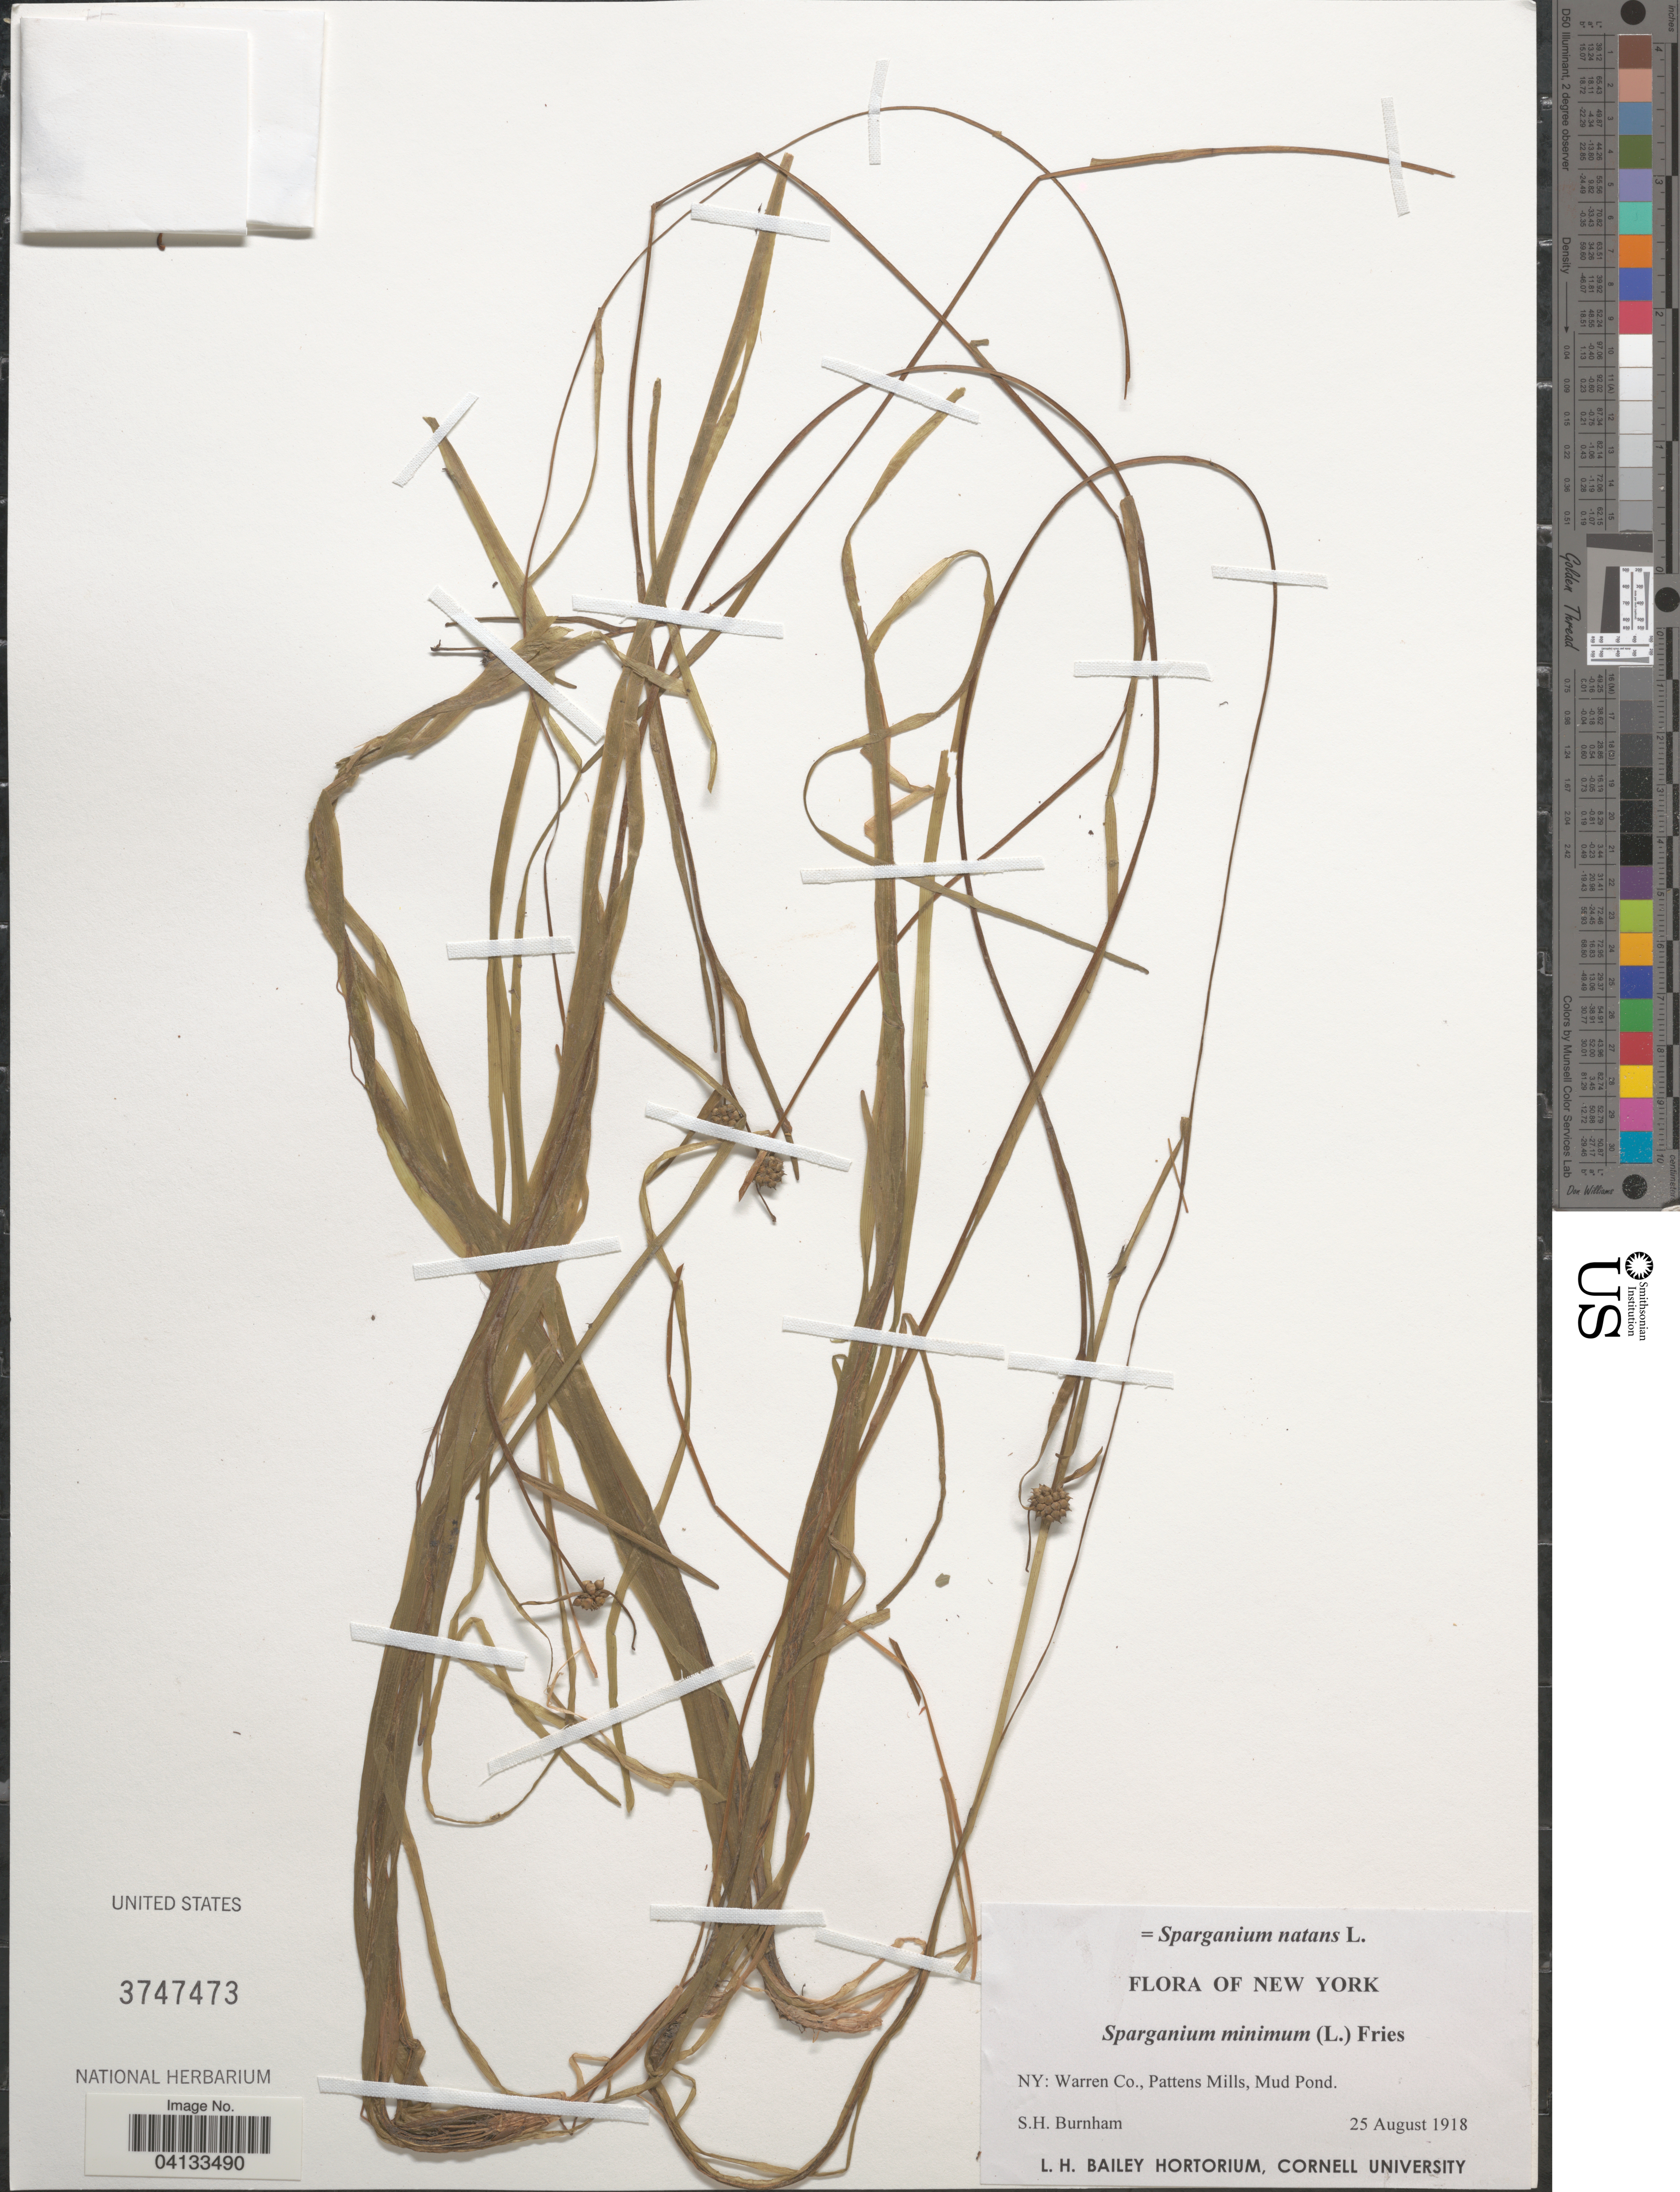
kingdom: Plantae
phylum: Tracheophyta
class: Liliopsida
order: Poales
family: Typhaceae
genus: Sparganium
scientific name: Sparganium minimum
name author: Wallr.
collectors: S. Burnham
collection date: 1918-08-25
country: United States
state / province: New York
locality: Warren Co., Pattens Mills, Mud Pond.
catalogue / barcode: US 3747473